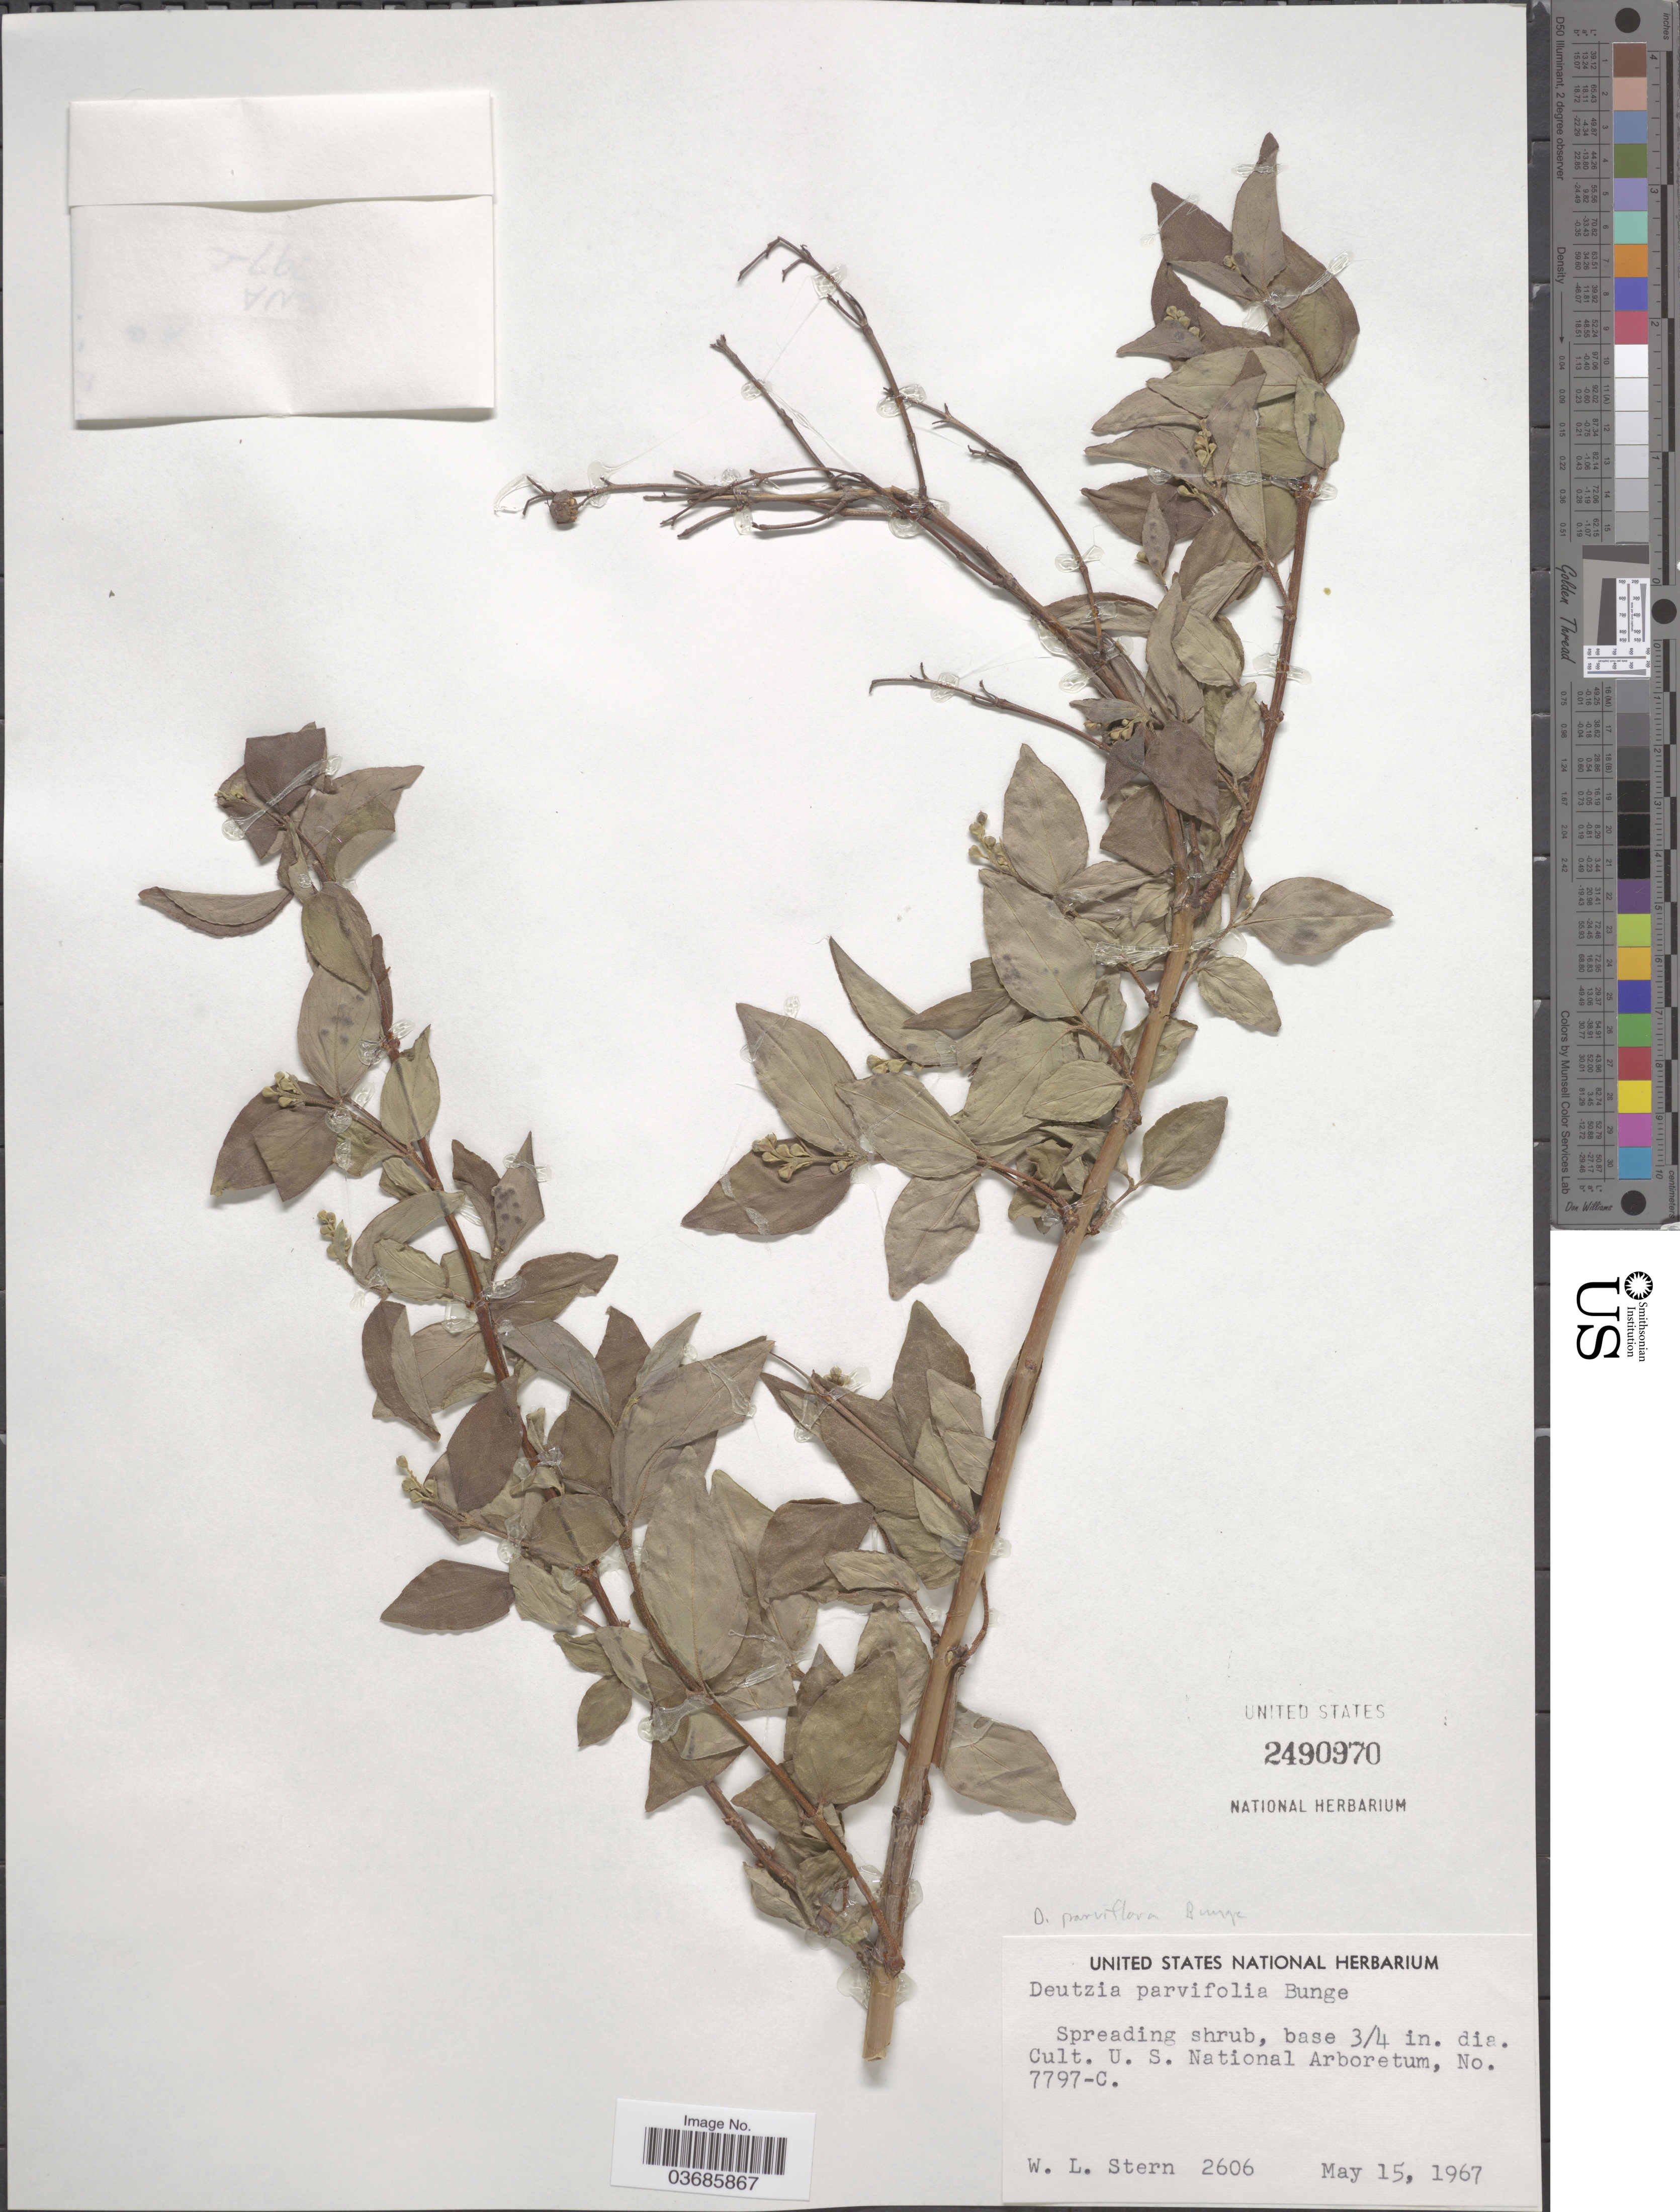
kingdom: Plantae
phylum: Tracheophyta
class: Magnoliopsida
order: Cornales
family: Hydrangeaceae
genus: Deutzia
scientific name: Deutzia parviflora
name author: Bunge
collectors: W. L. Stern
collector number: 2606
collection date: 1967-05-15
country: United States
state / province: District of Columbia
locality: Cult. U. S. National Arboretum, No. 7797-C.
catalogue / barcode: US 2490970